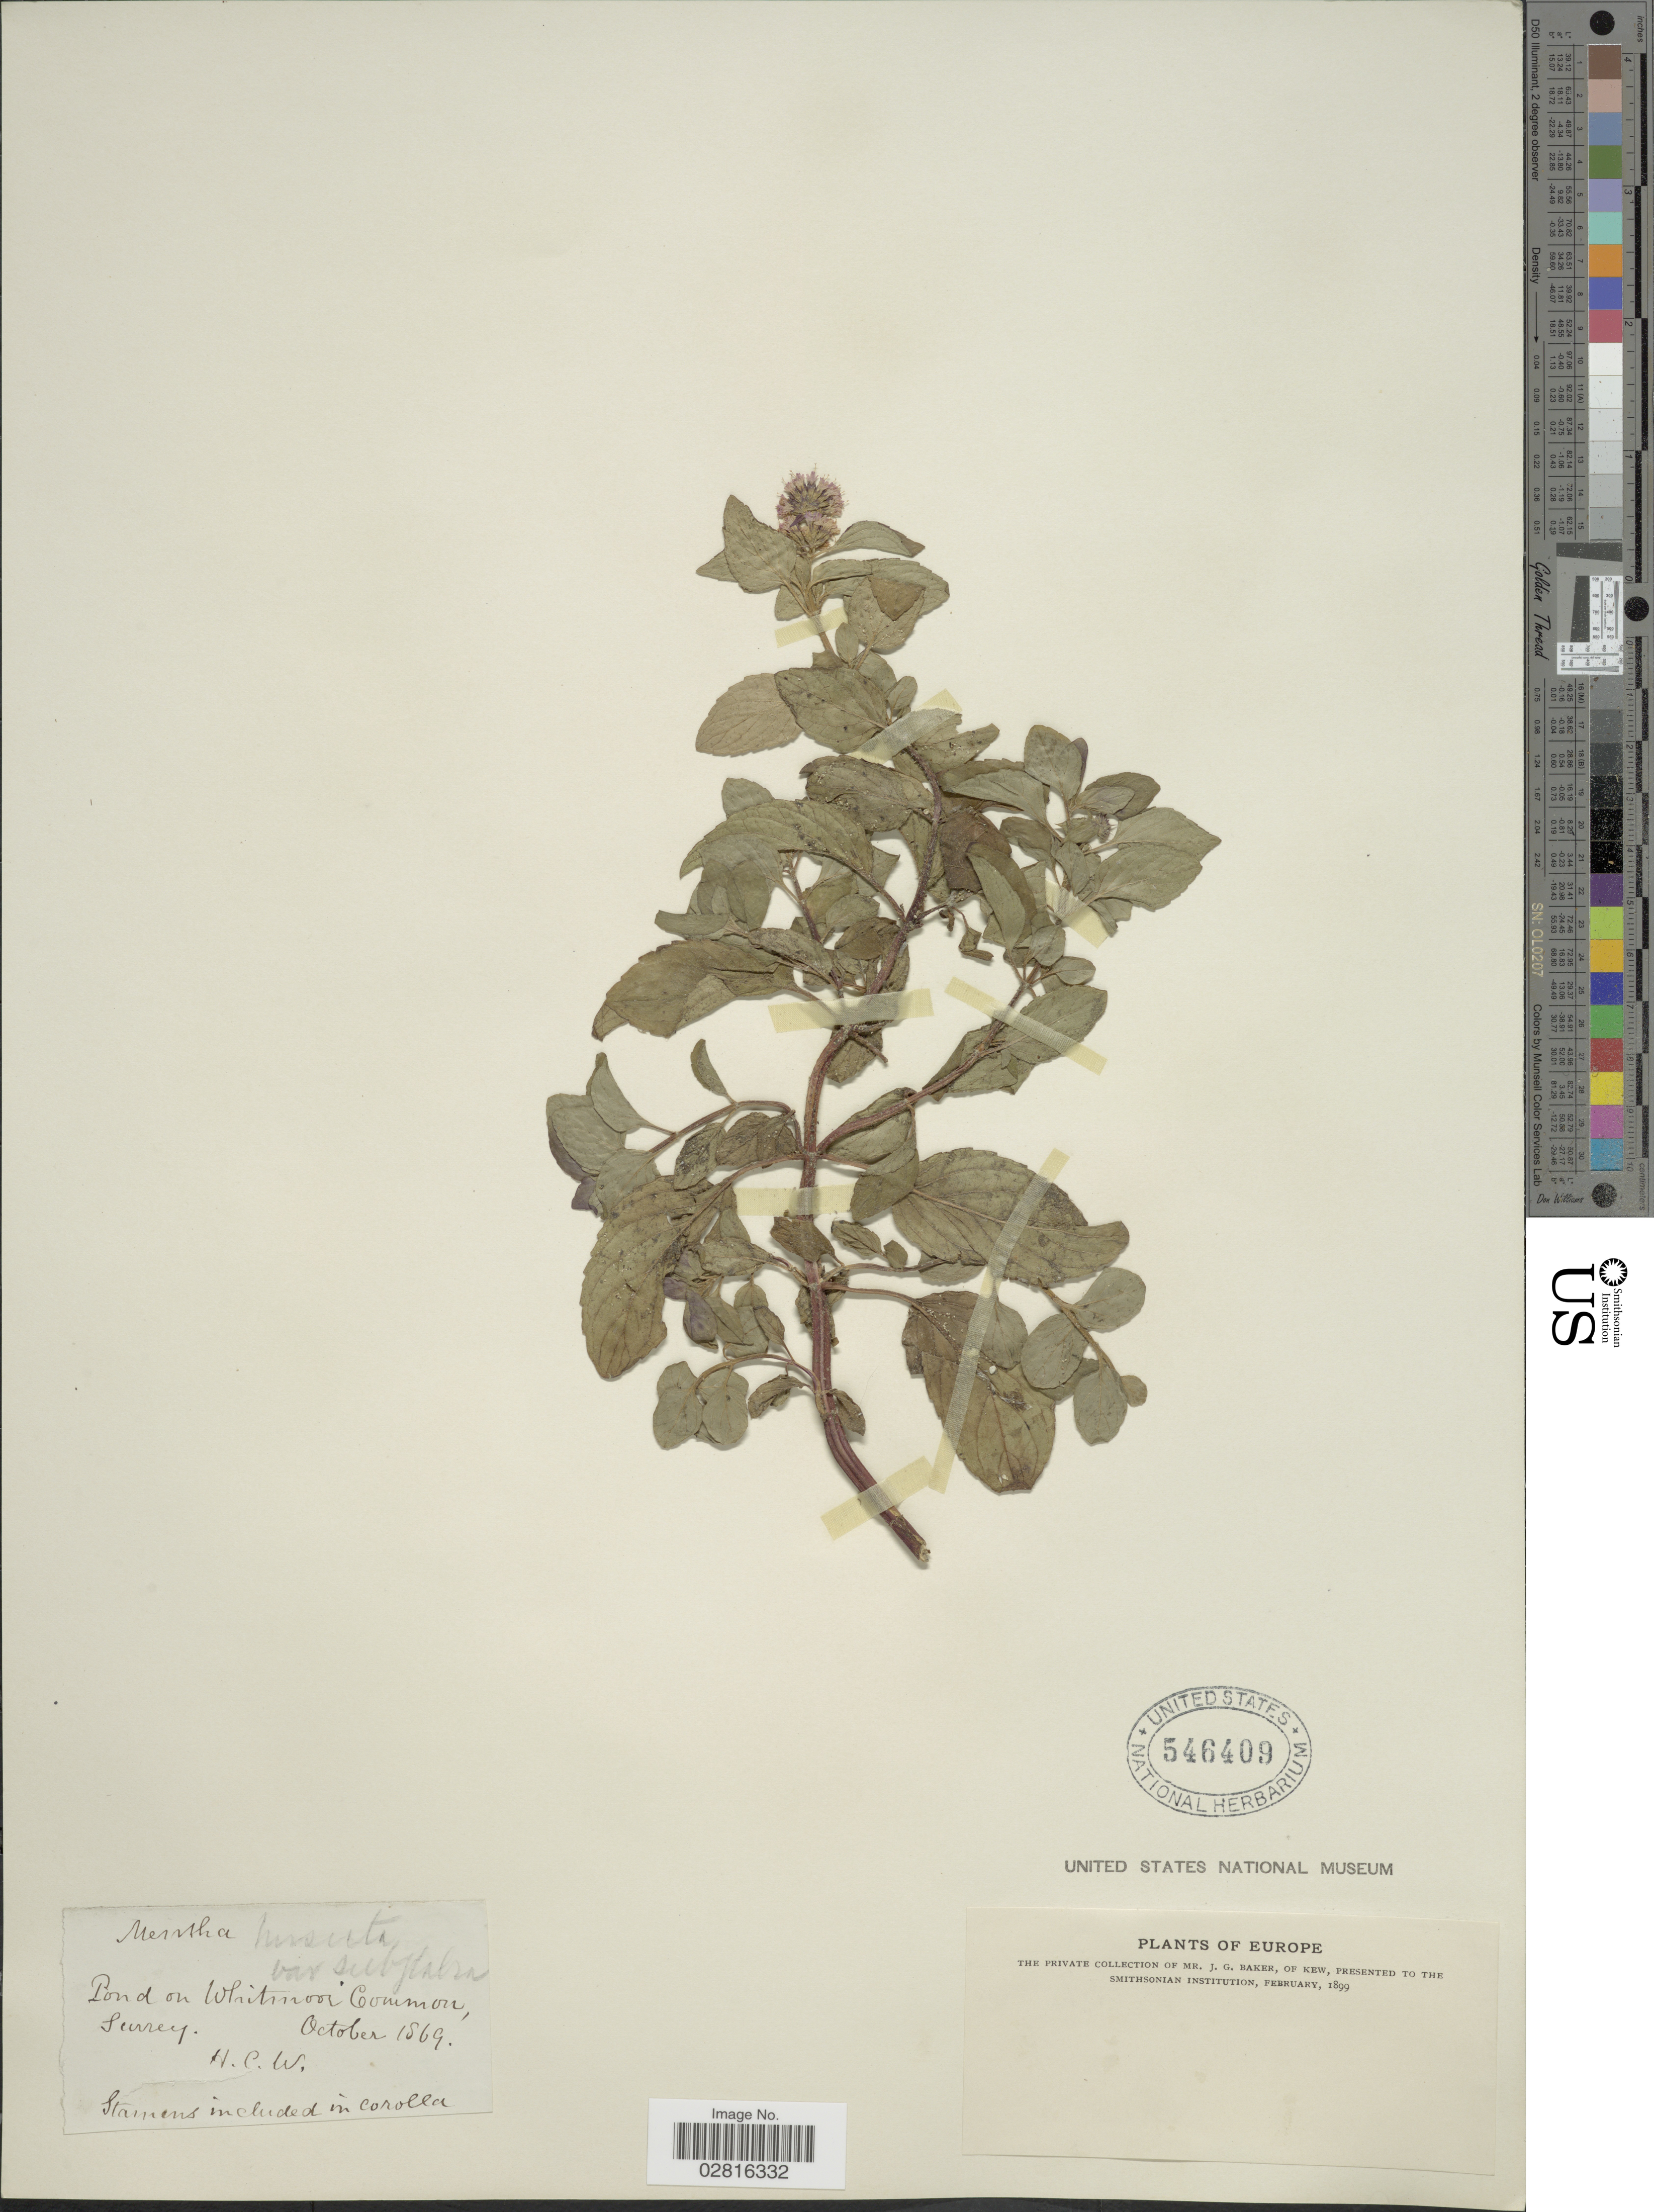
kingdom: Plantae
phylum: Tracheophyta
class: Magnoliopsida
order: Lamiales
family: Lamiaceae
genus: Mentha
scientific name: Mentha hirsuta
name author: Huds.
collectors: H. C. W.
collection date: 1869-10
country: United Kingdom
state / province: England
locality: Europe. Pond on Whitmoor Common, Surrey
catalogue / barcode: US 546409